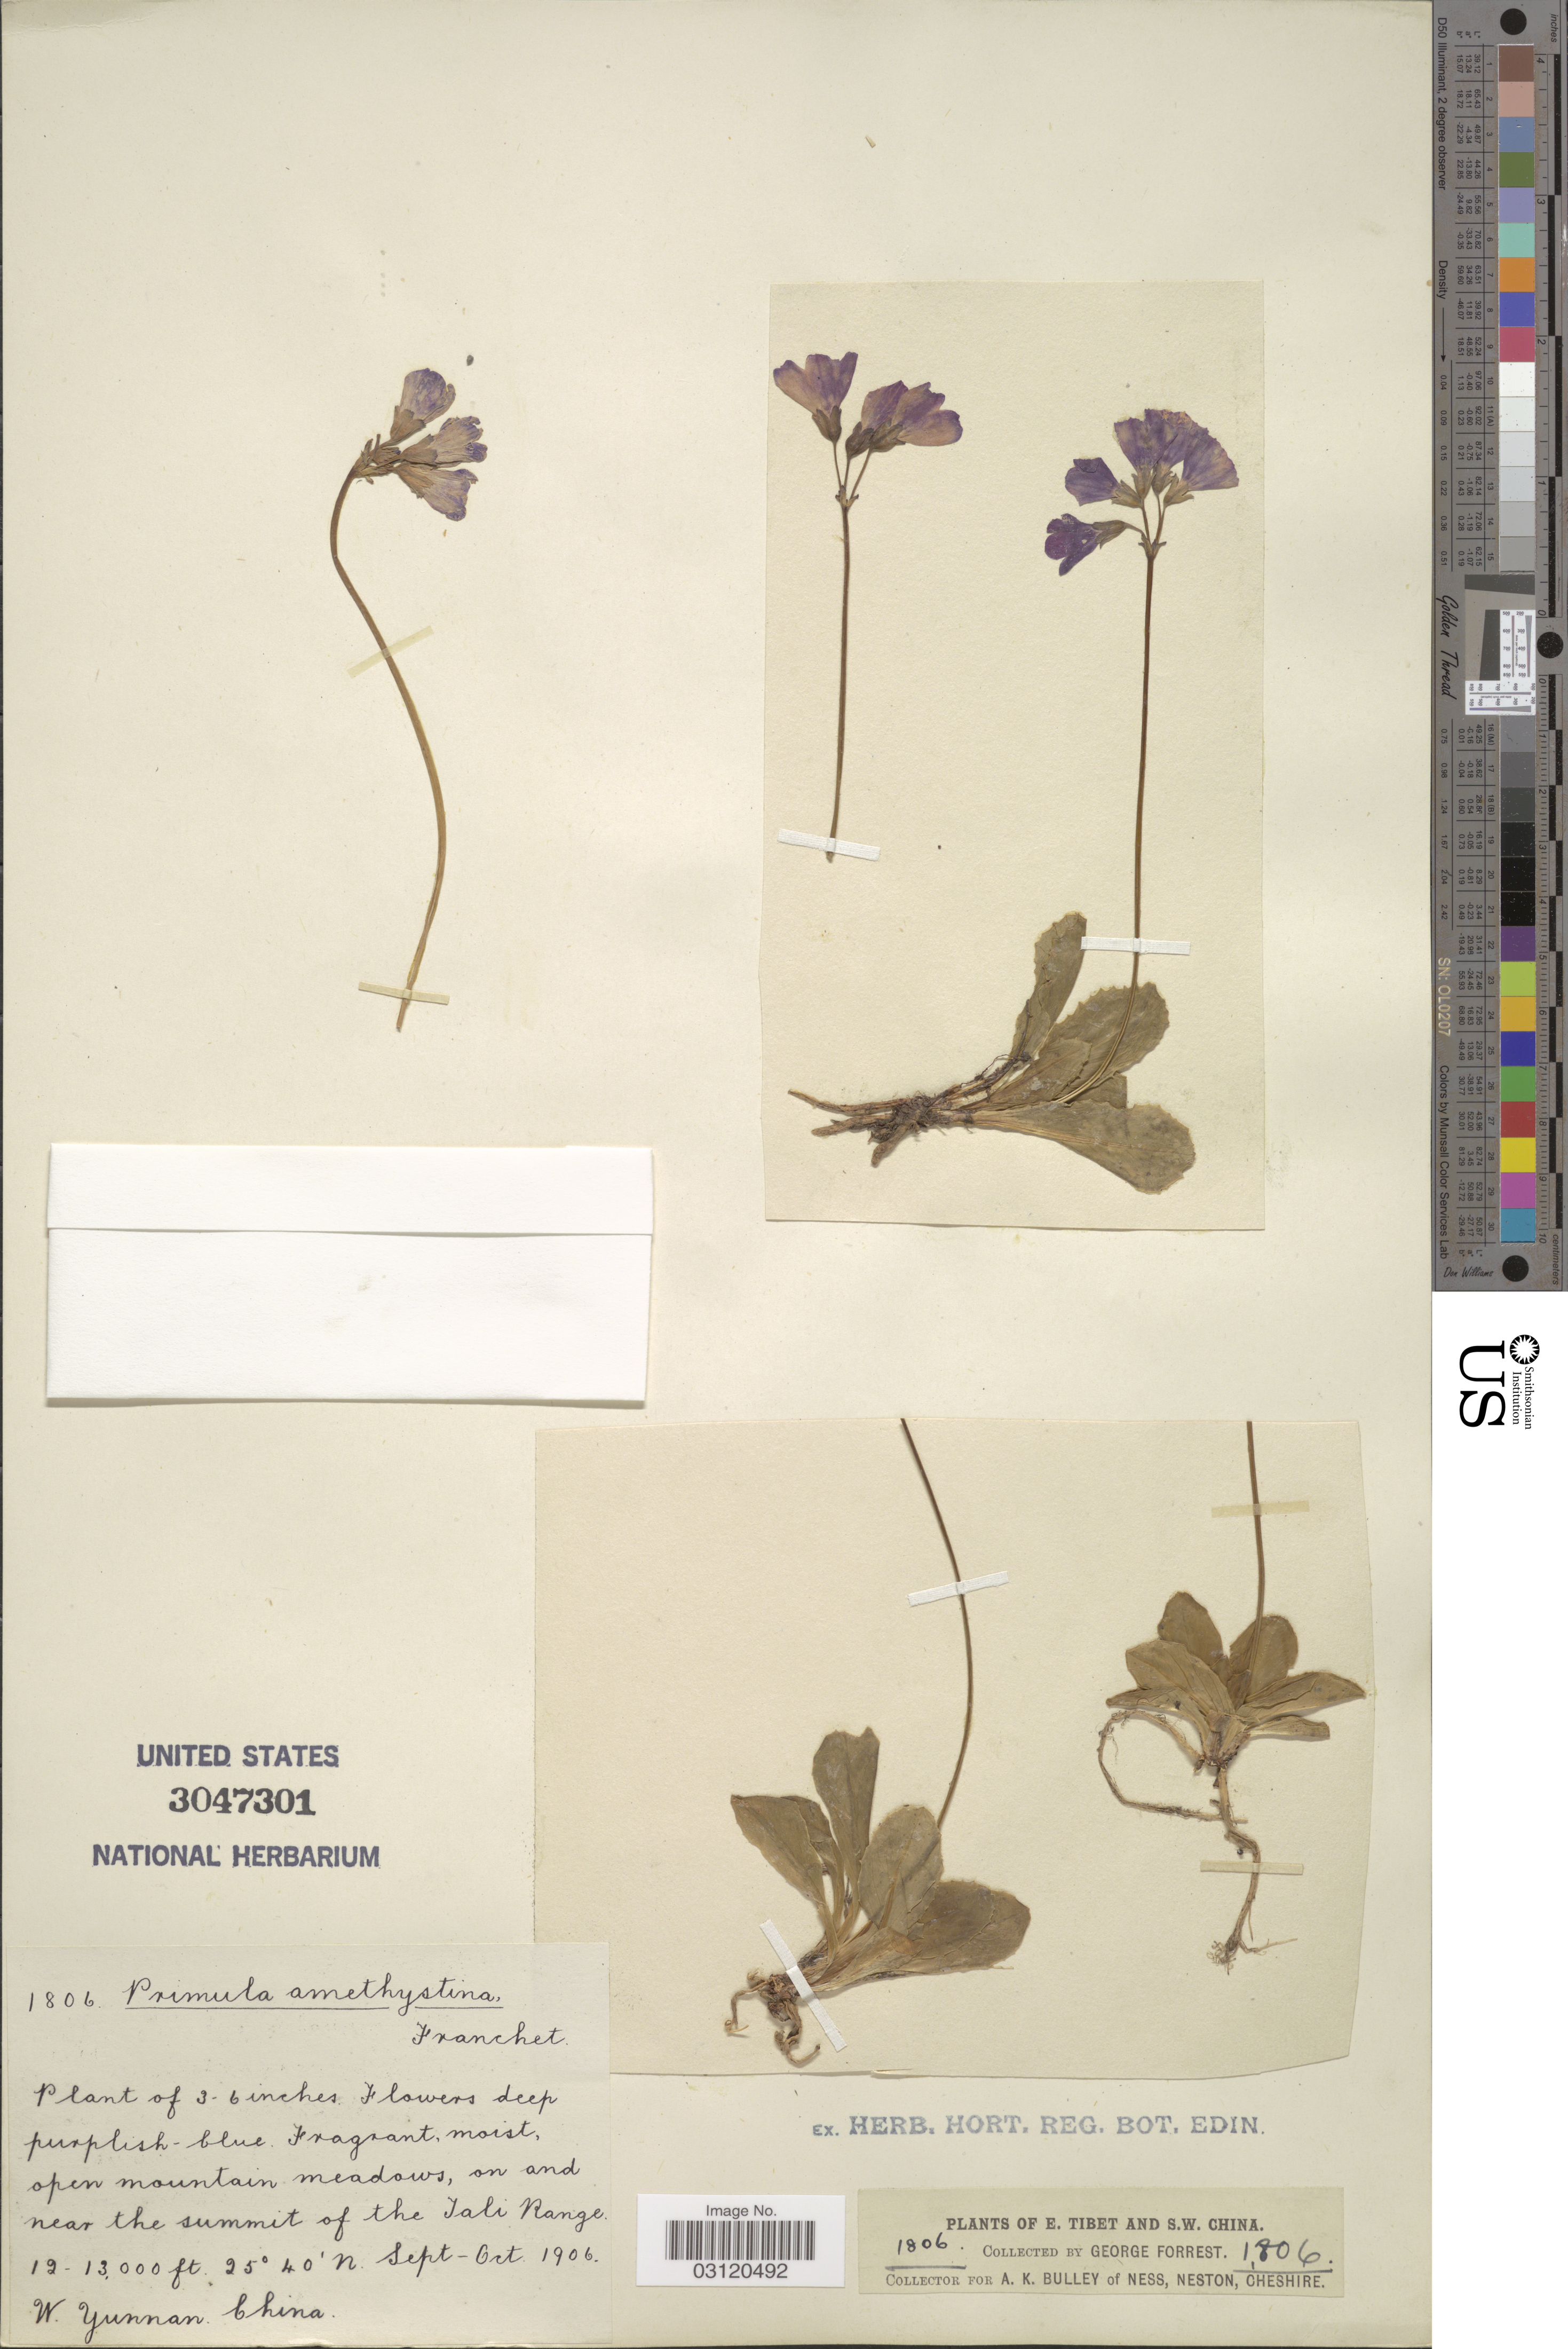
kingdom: Plantae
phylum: Tracheophyta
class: Magnoliopsida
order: Ericales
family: Primulaceae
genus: Primula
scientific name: Primula amethystina subsp. amethystina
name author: Franch.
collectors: G. Forrest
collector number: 1806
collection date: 1906-09/1906-10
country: China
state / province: Yunnan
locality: On and near the summit of the Tali Range. W. Yunnan.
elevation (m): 3658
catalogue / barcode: US 3047301